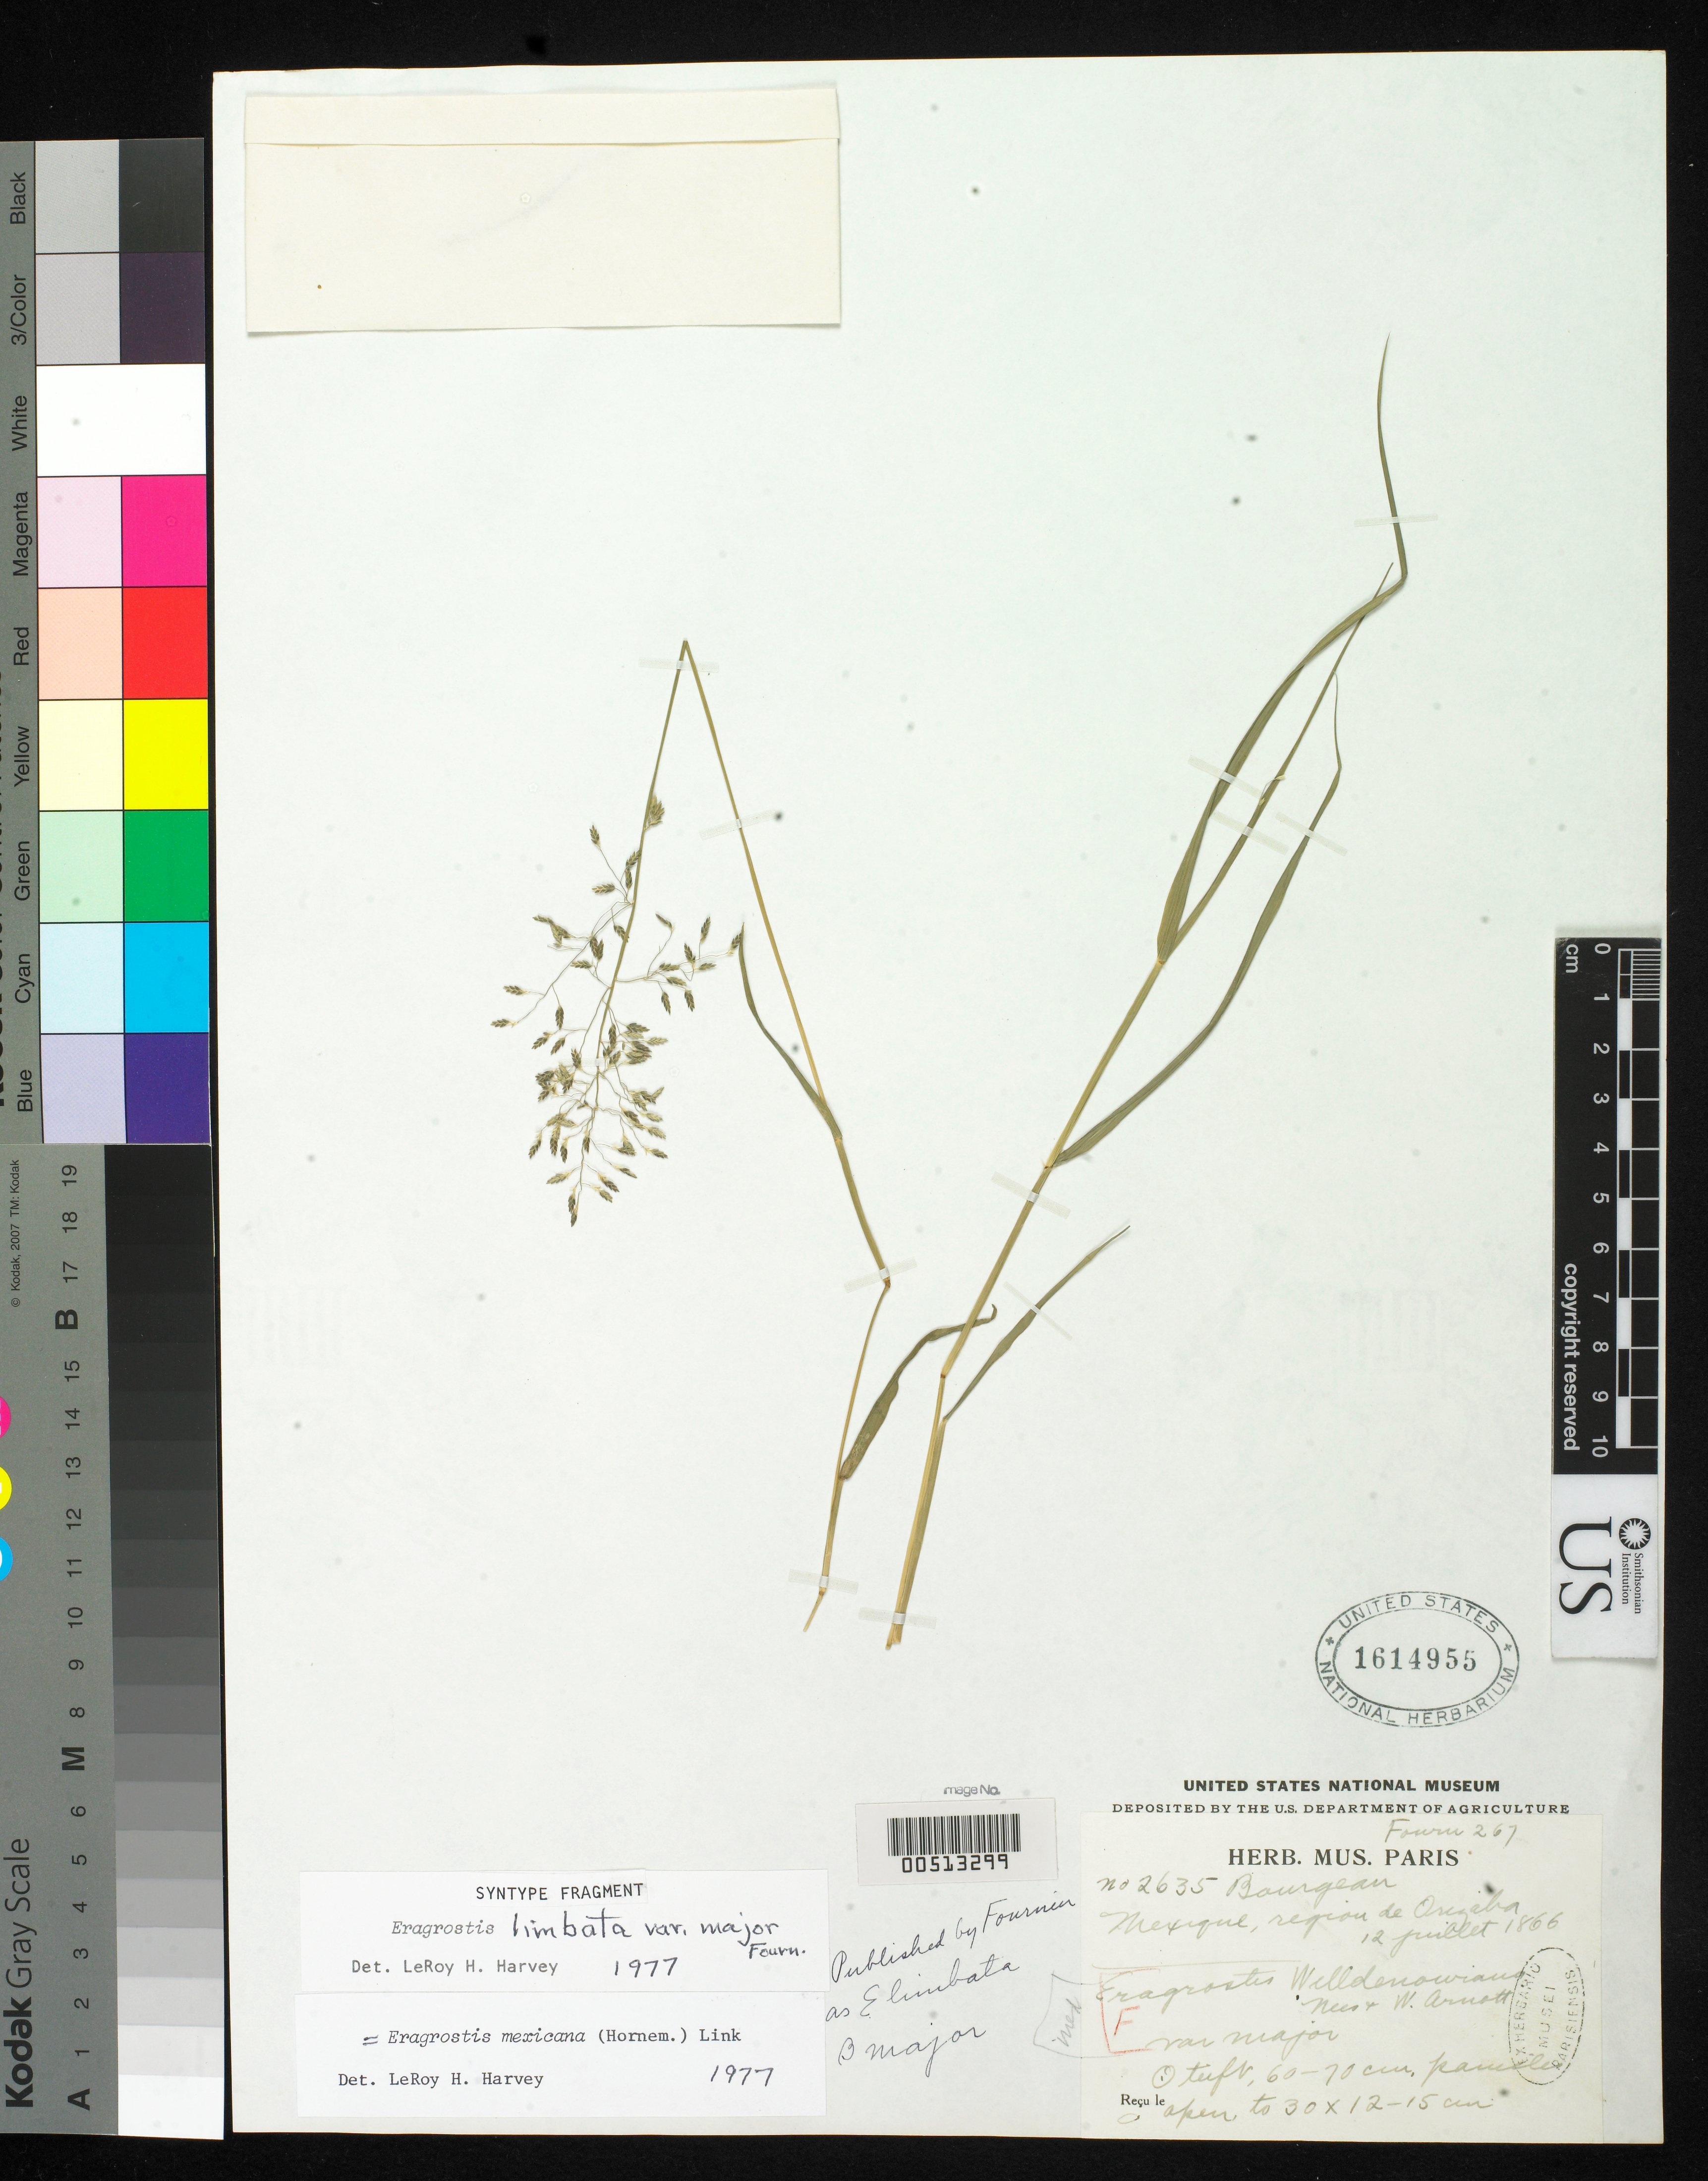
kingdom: Plantae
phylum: Tracheophyta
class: Liliopsida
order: Poales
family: Poaceae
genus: Eragrostis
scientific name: Eragrostis limbata var. major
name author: E. Fourn.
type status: Syntype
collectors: E. Bourgeau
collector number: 2635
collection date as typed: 12 Jul 1866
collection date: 1866-07-12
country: Mexico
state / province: Veracruz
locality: Regiou de Orizaba.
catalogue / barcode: US 1614955